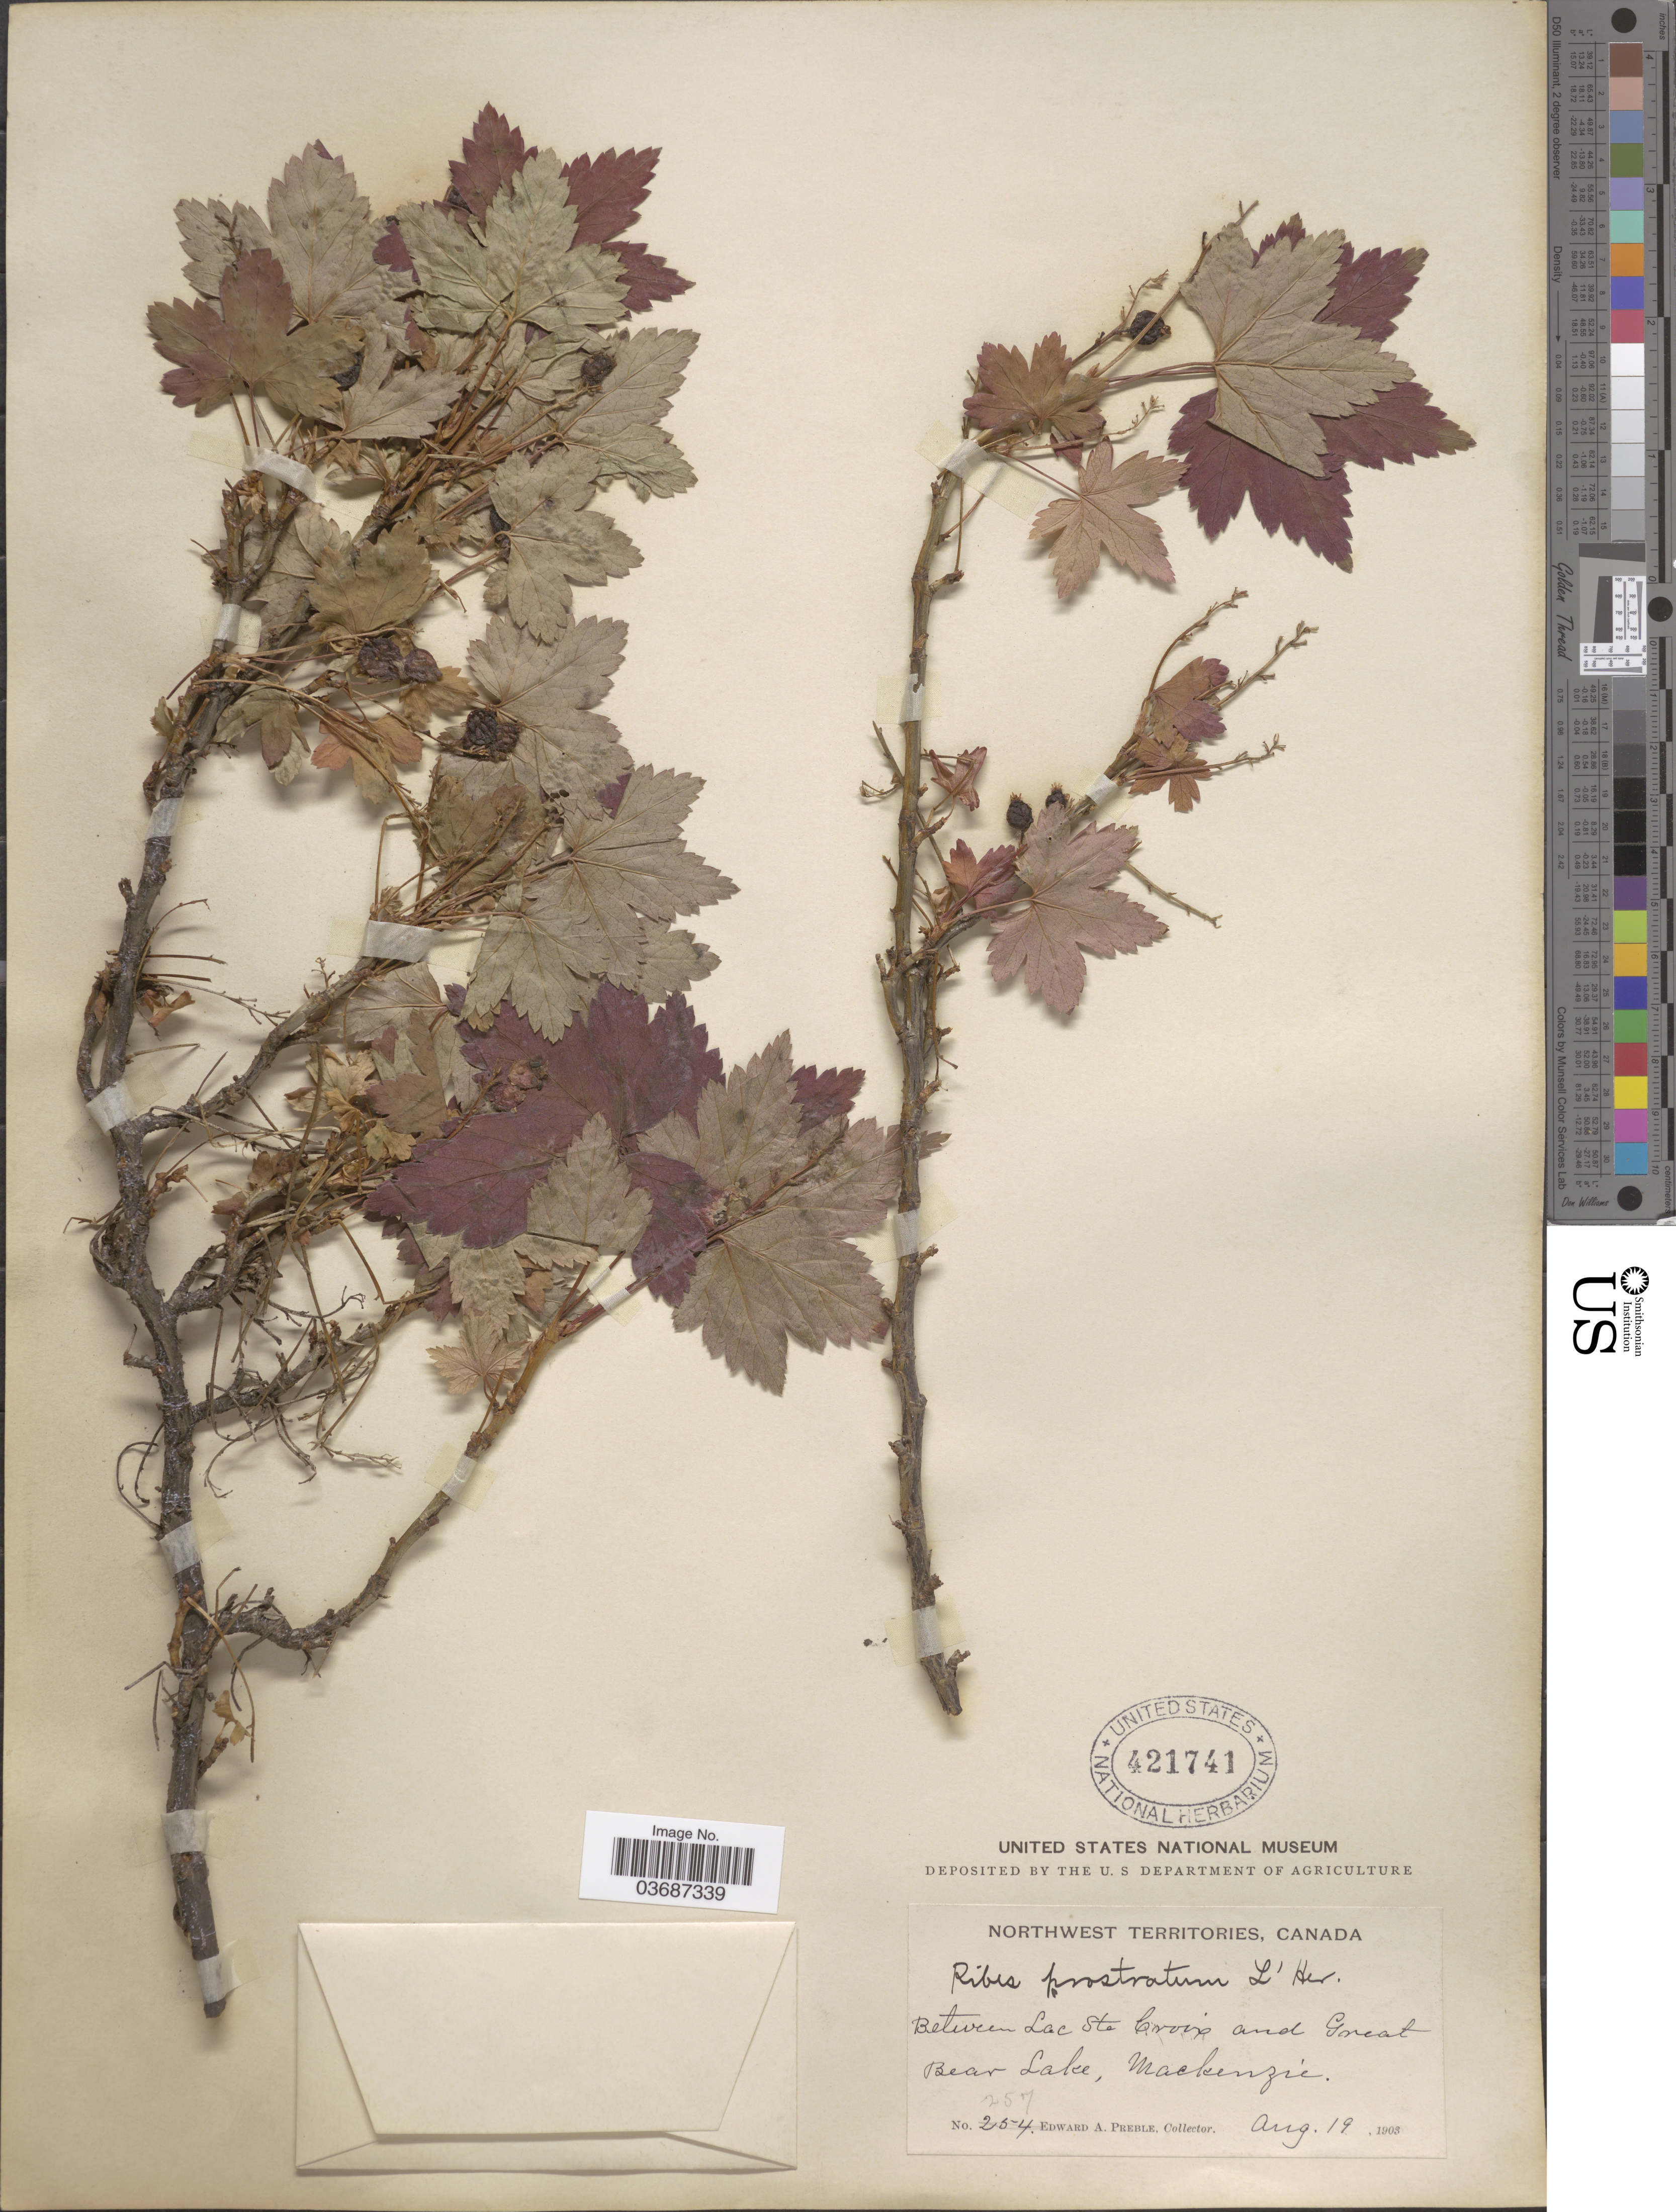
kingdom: Plantae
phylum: Tracheophyta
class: Magnoliopsida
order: Saxifragales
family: Grossulariaceae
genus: Ribes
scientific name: Ribes glandulosum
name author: Ruiz & Pav.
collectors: E. Preble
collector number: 257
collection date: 1903-08-19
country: Canada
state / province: Northwest Territories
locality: Between Lac Ste Croix and Great Bear Lake, Mackenzie.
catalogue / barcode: US 421741